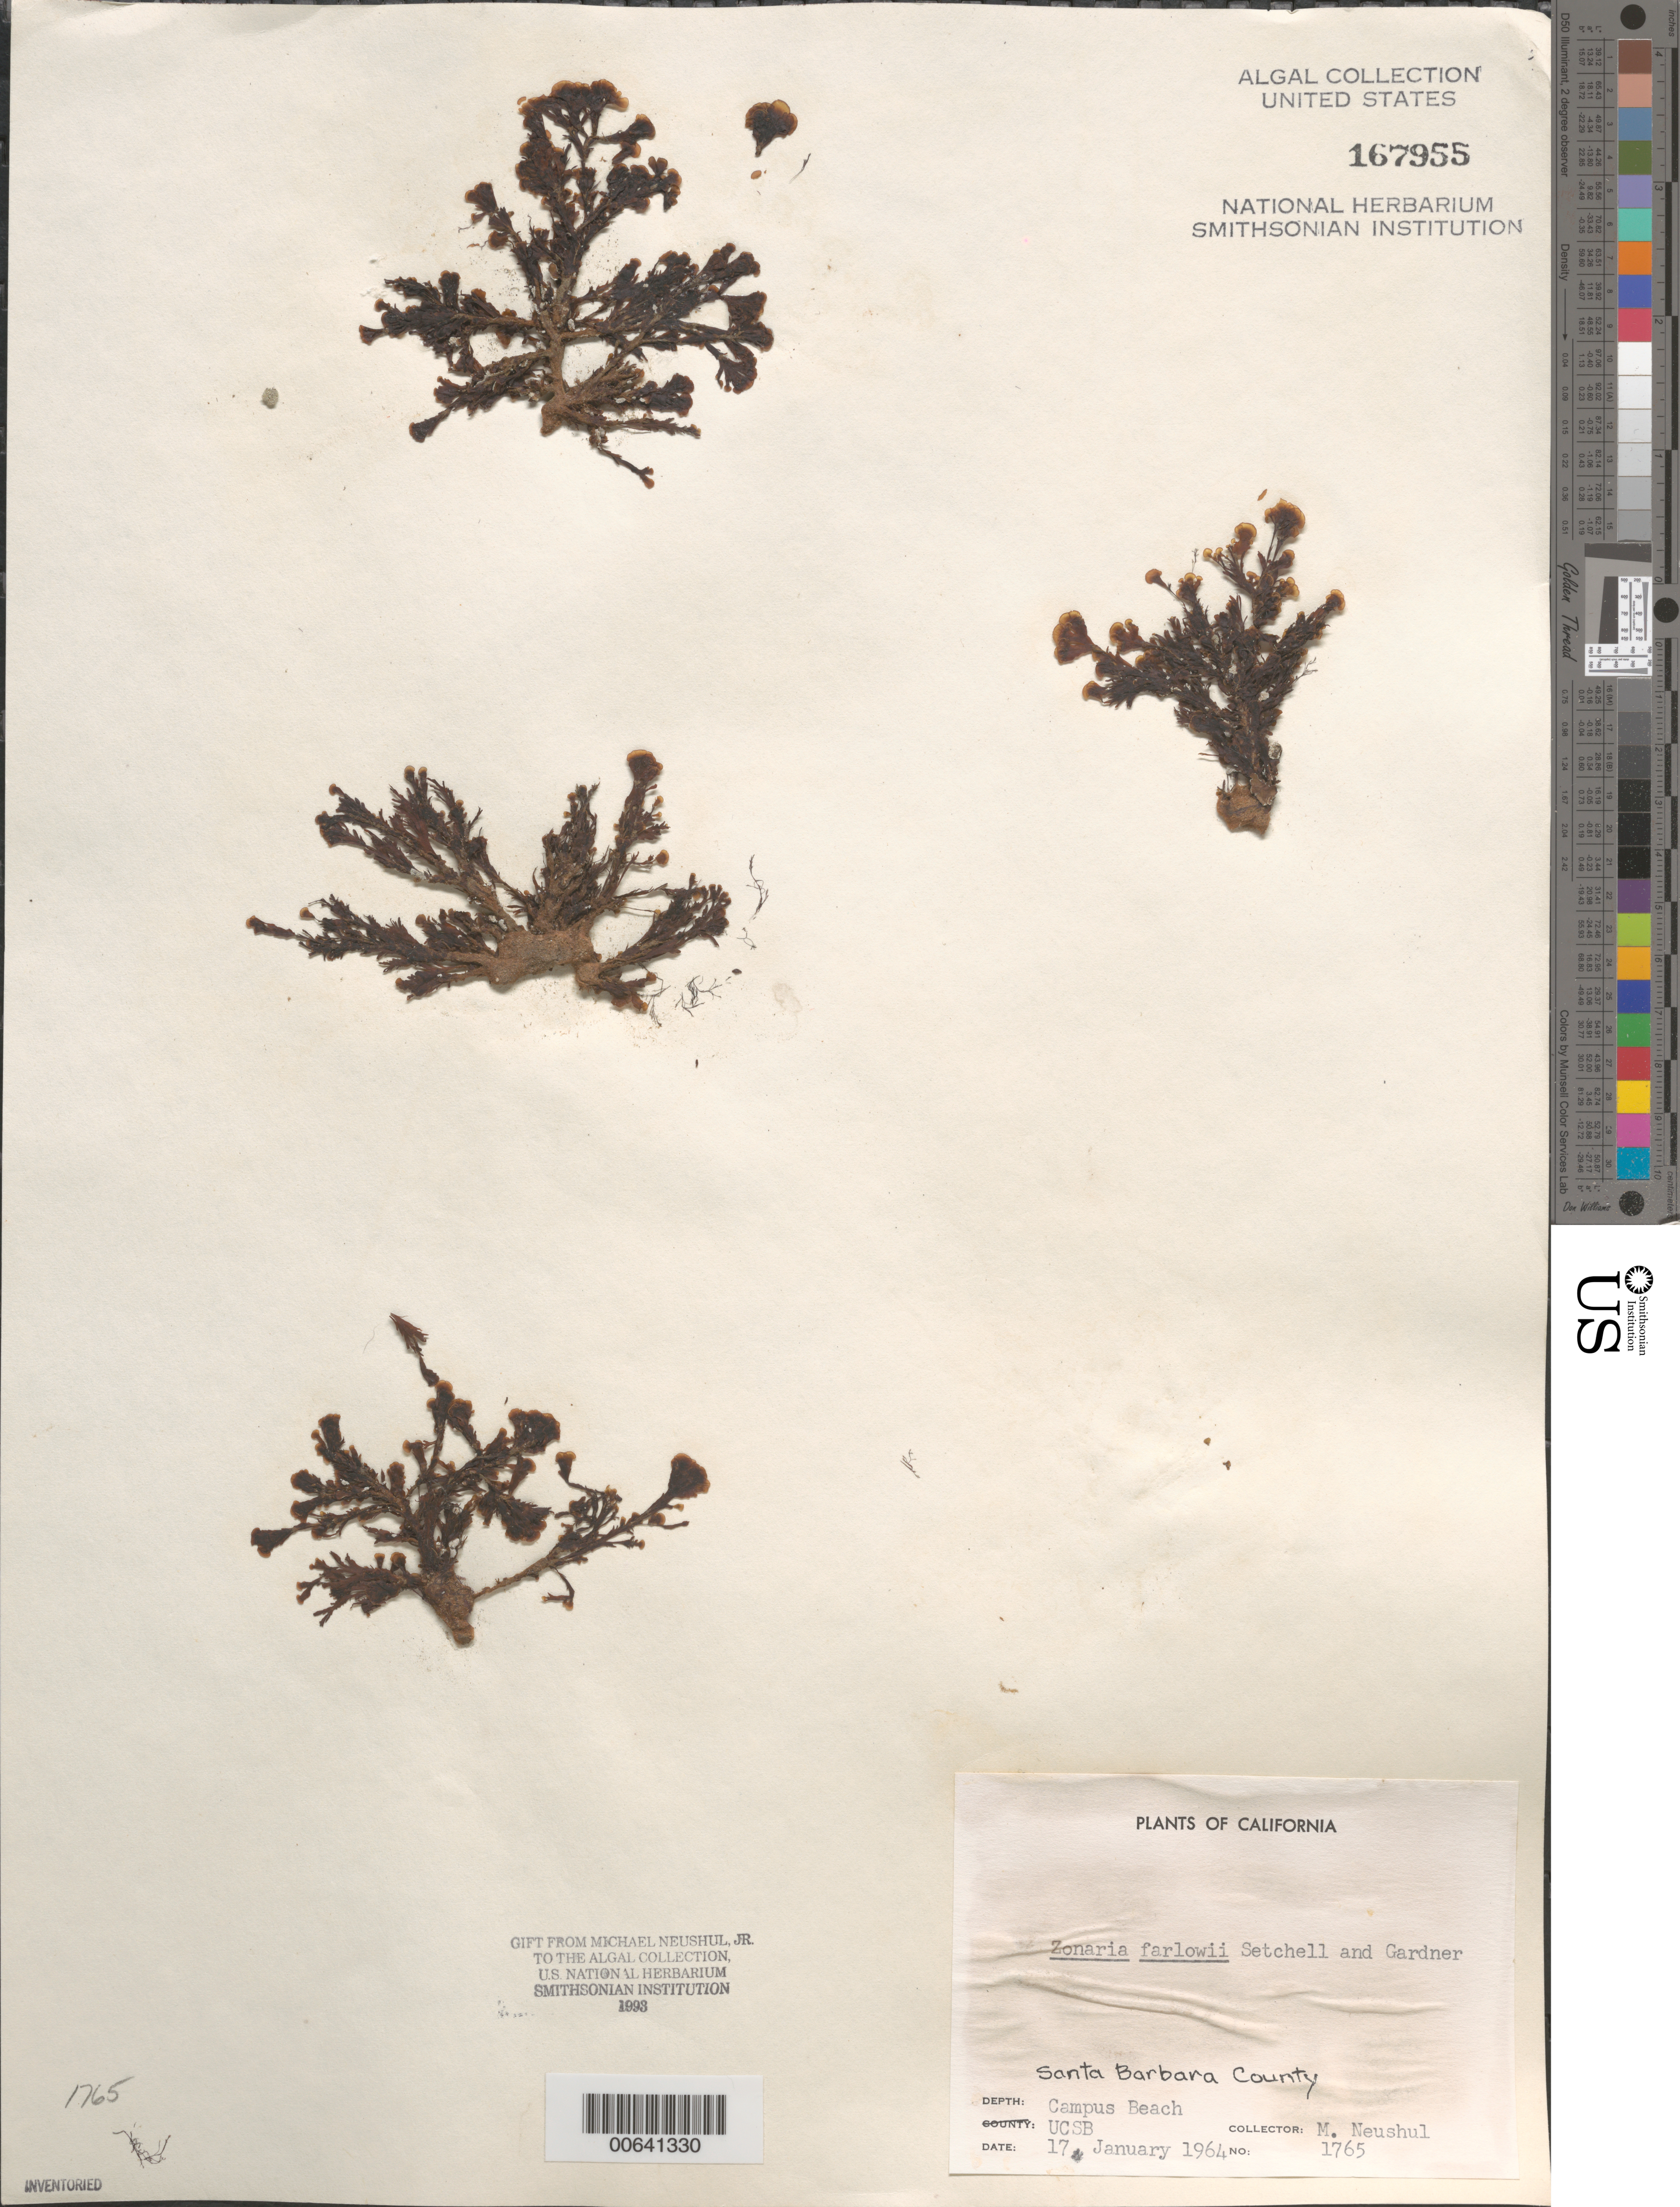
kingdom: Chromista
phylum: Ochrophyta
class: Phaeophyceae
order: Dictyotales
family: Dictyotaceae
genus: Zonaria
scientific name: Zonaria farlowii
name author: Setch. & N.L. Gardner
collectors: M. Neushul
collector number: Neushul 1765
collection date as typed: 17 Jan 1964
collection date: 1964-01-17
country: United States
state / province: California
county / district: Santa Barbara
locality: Campus Beach, University of California Santa Barbara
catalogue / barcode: US 167955